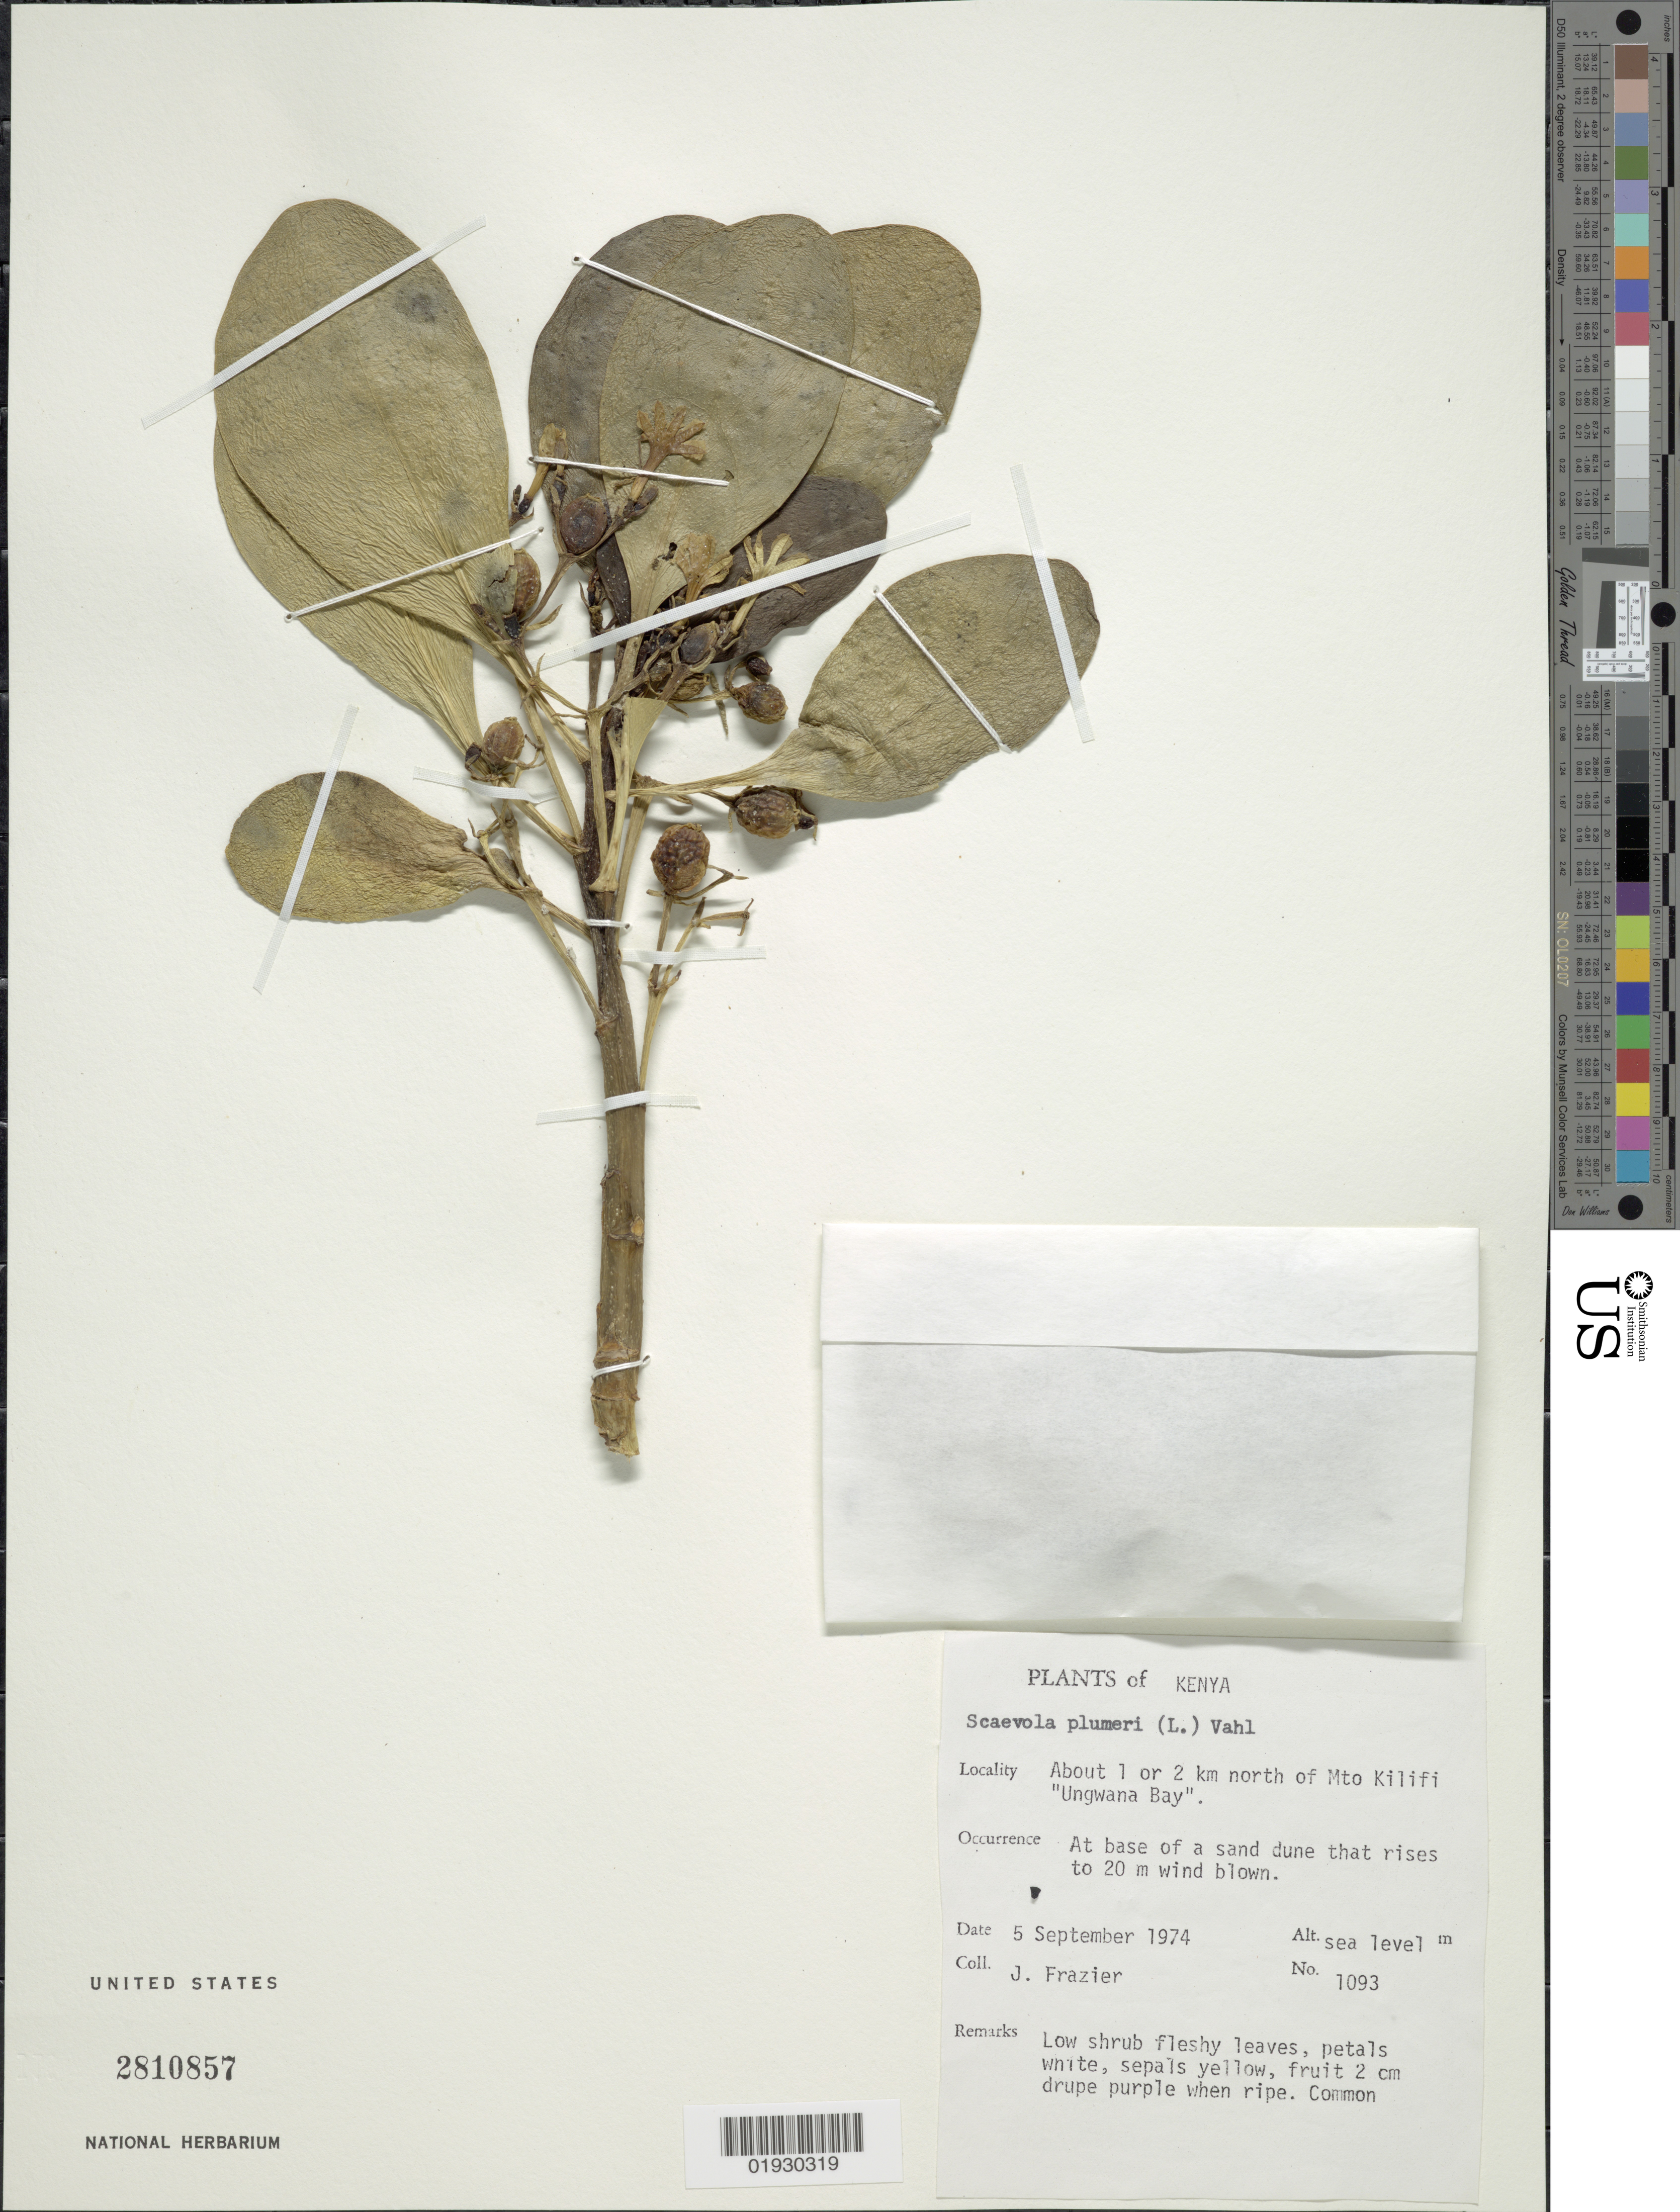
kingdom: Plantae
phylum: Tracheophyta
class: Magnoliopsida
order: Asterales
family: Goodeniaceae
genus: Scaevola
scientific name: Scaevola plumieri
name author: (L.) Vahl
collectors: J. Frazier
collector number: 1093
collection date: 1974-09-05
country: Kenya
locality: About 1 or 2 km north of Mto Kilifi "Ungwana Bay"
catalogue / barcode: US 2810857